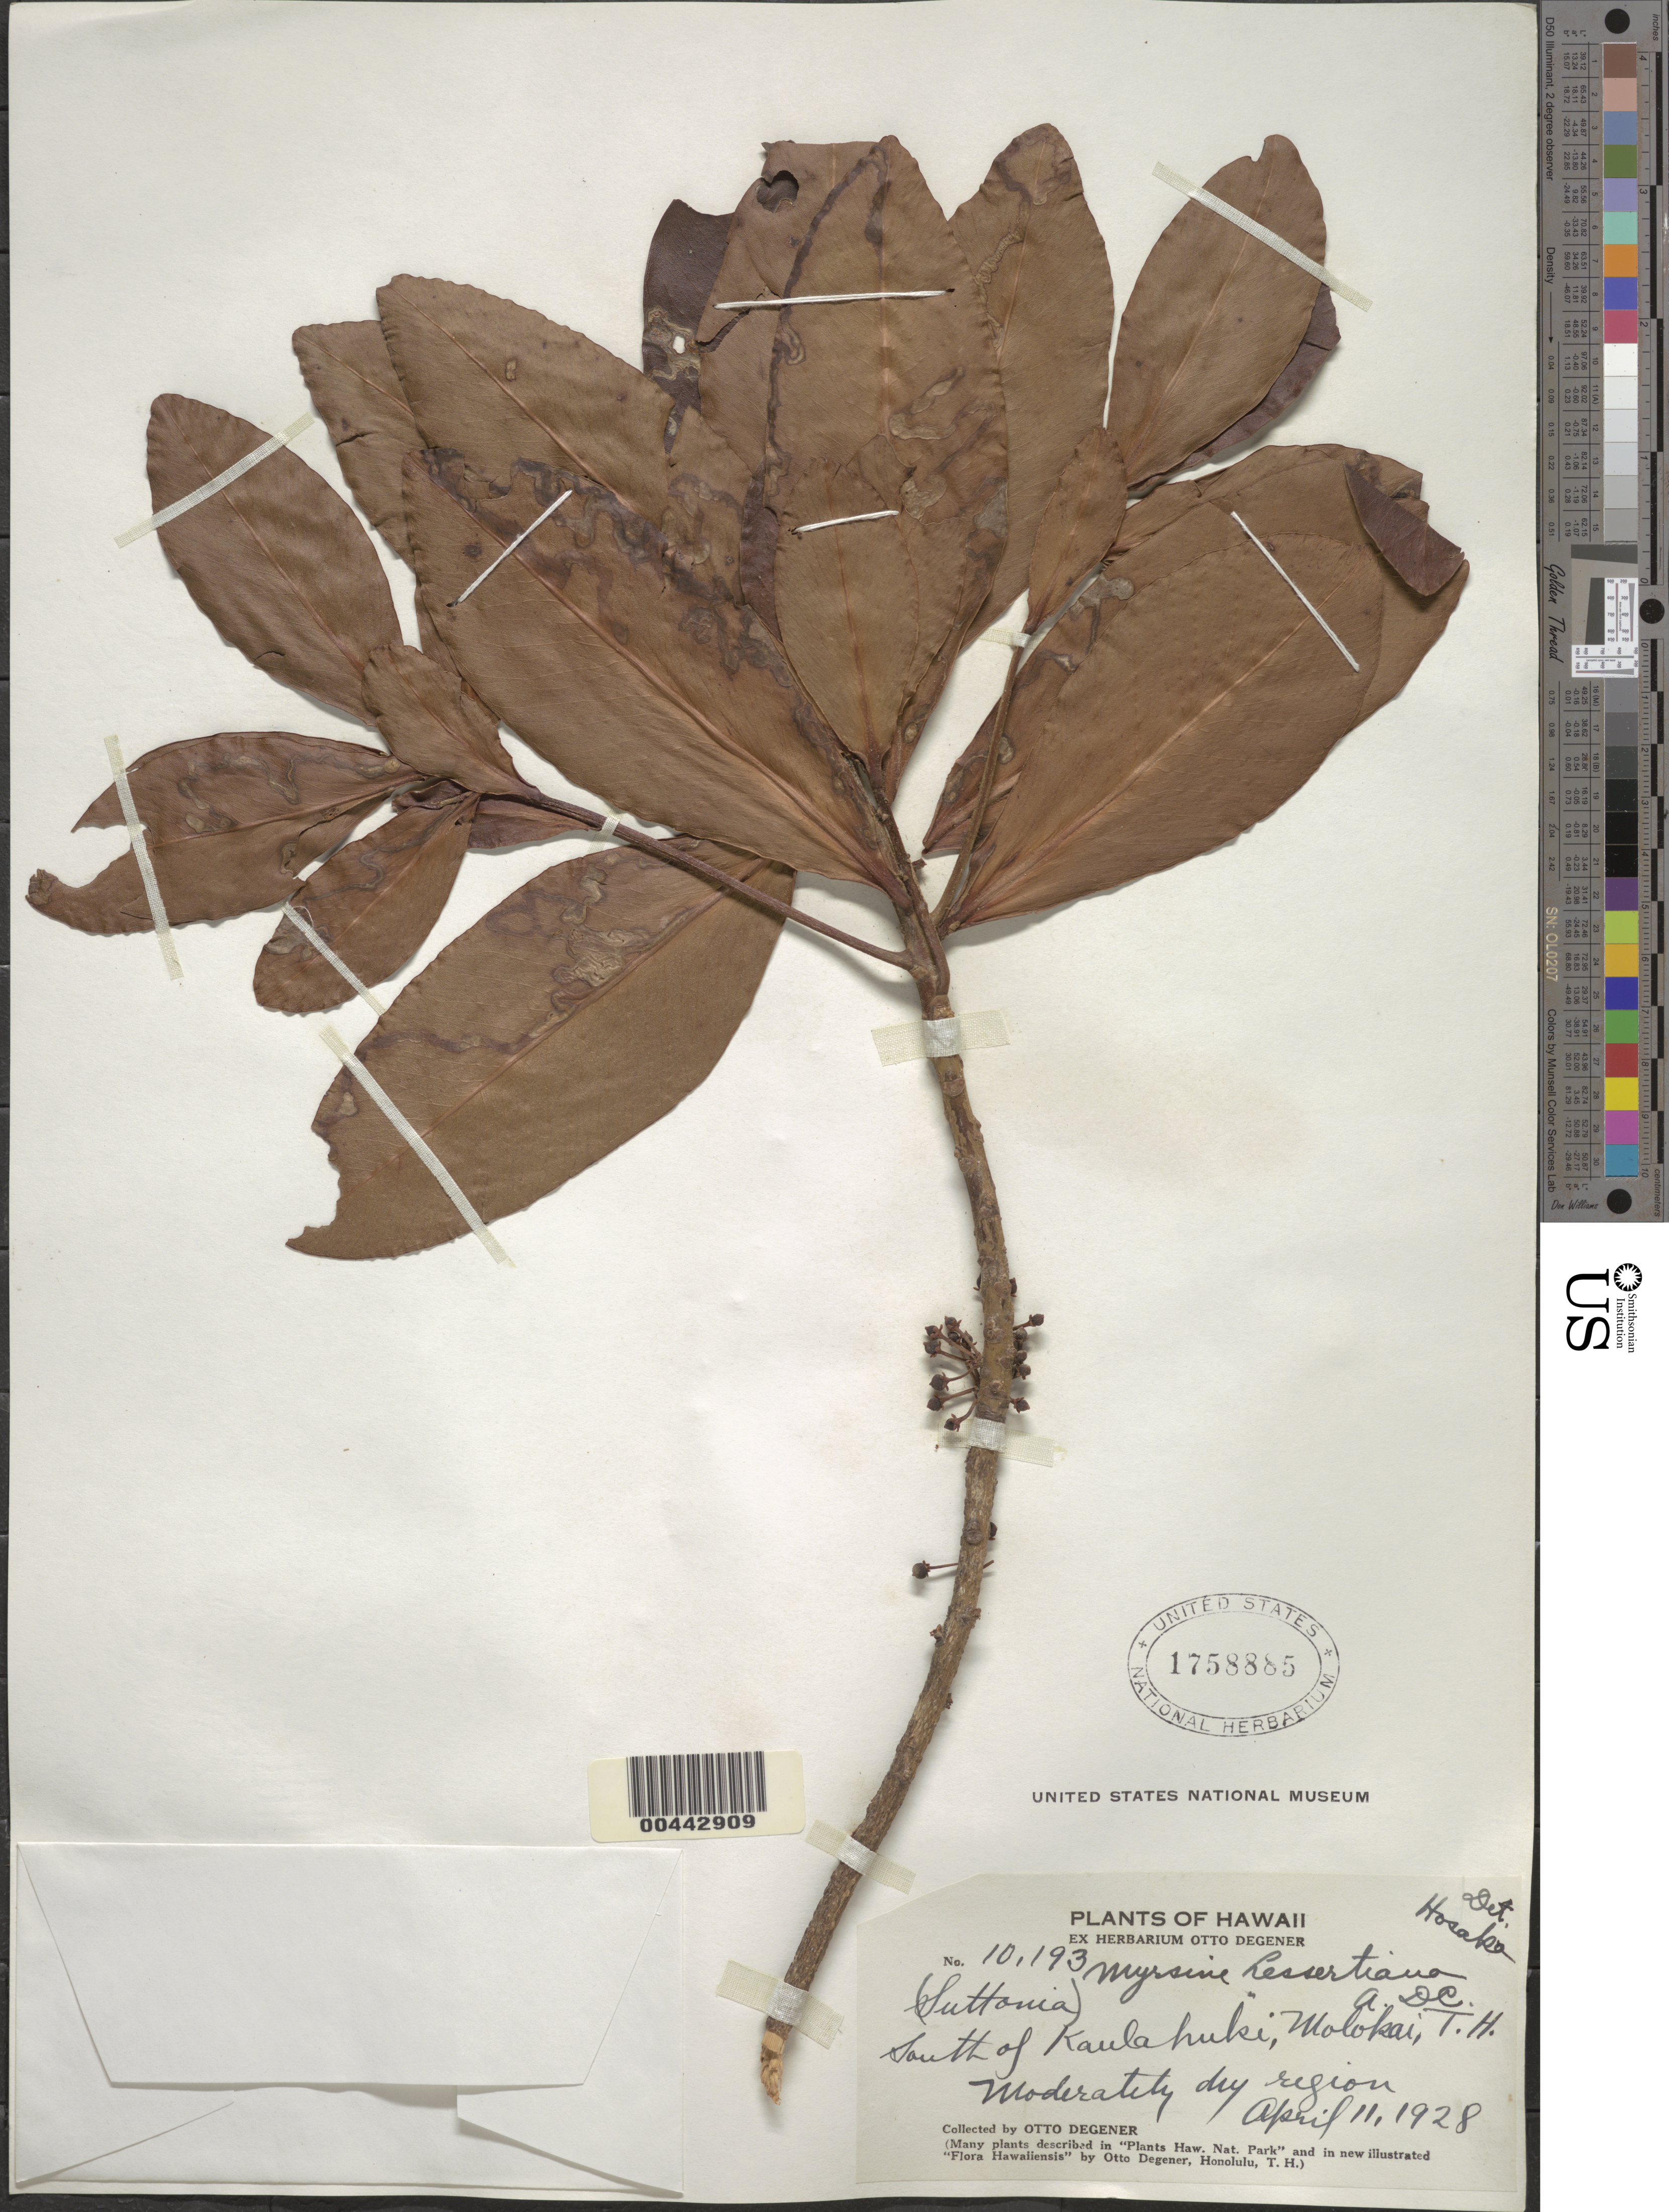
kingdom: Plantae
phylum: Tracheophyta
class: Magnoliopsida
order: Ericales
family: Primulaceae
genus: Myrsine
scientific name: Myrsine lessertiana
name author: A. DC.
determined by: Hosaka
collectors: O. Degener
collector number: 10193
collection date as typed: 11 Apr 1928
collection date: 1928-04-11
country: United States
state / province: Hawaii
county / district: Maui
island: Moloka'i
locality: South of Kaulahuki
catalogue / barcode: US 1758885